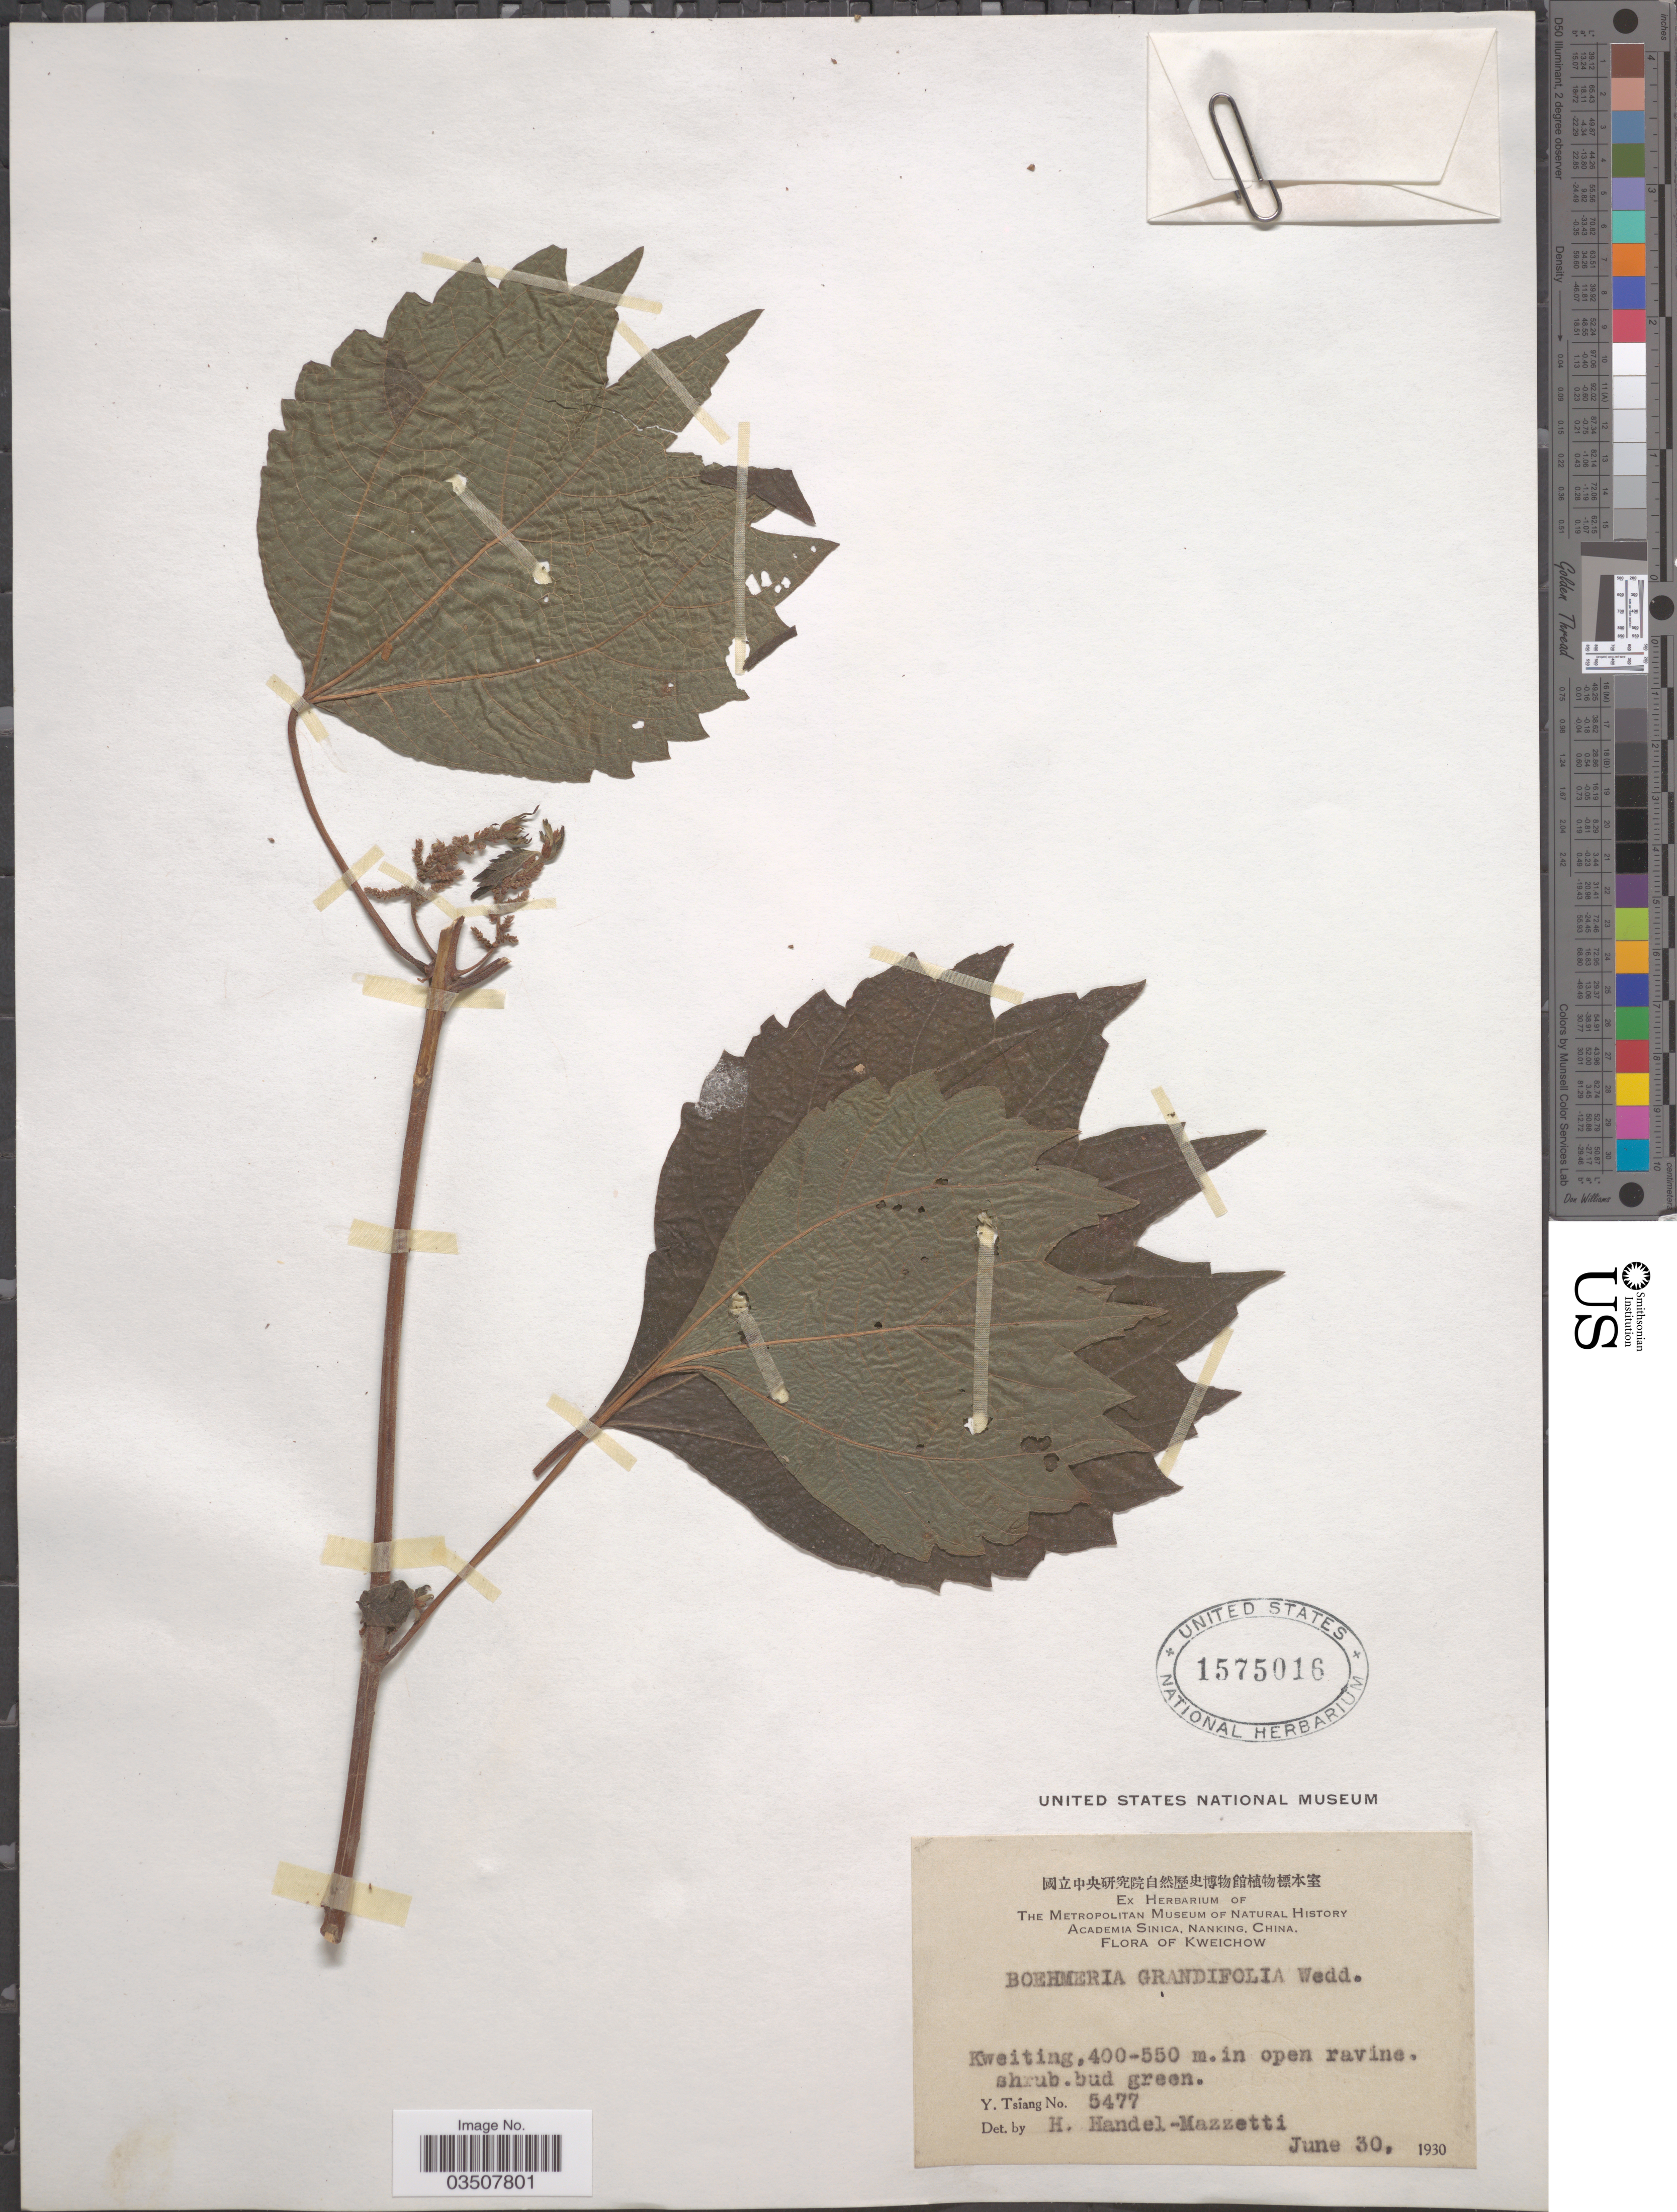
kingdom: Plantae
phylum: Tracheophyta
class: Magnoliopsida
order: Rosales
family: Urticaceae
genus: Boehmeria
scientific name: Boehmeria grandifolia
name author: (Thunb.) Wedd.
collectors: Y. Tsiang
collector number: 5477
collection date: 1930-06-30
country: China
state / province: Guizhou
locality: Kweichow. Kweiting.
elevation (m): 400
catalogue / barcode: US 1575016